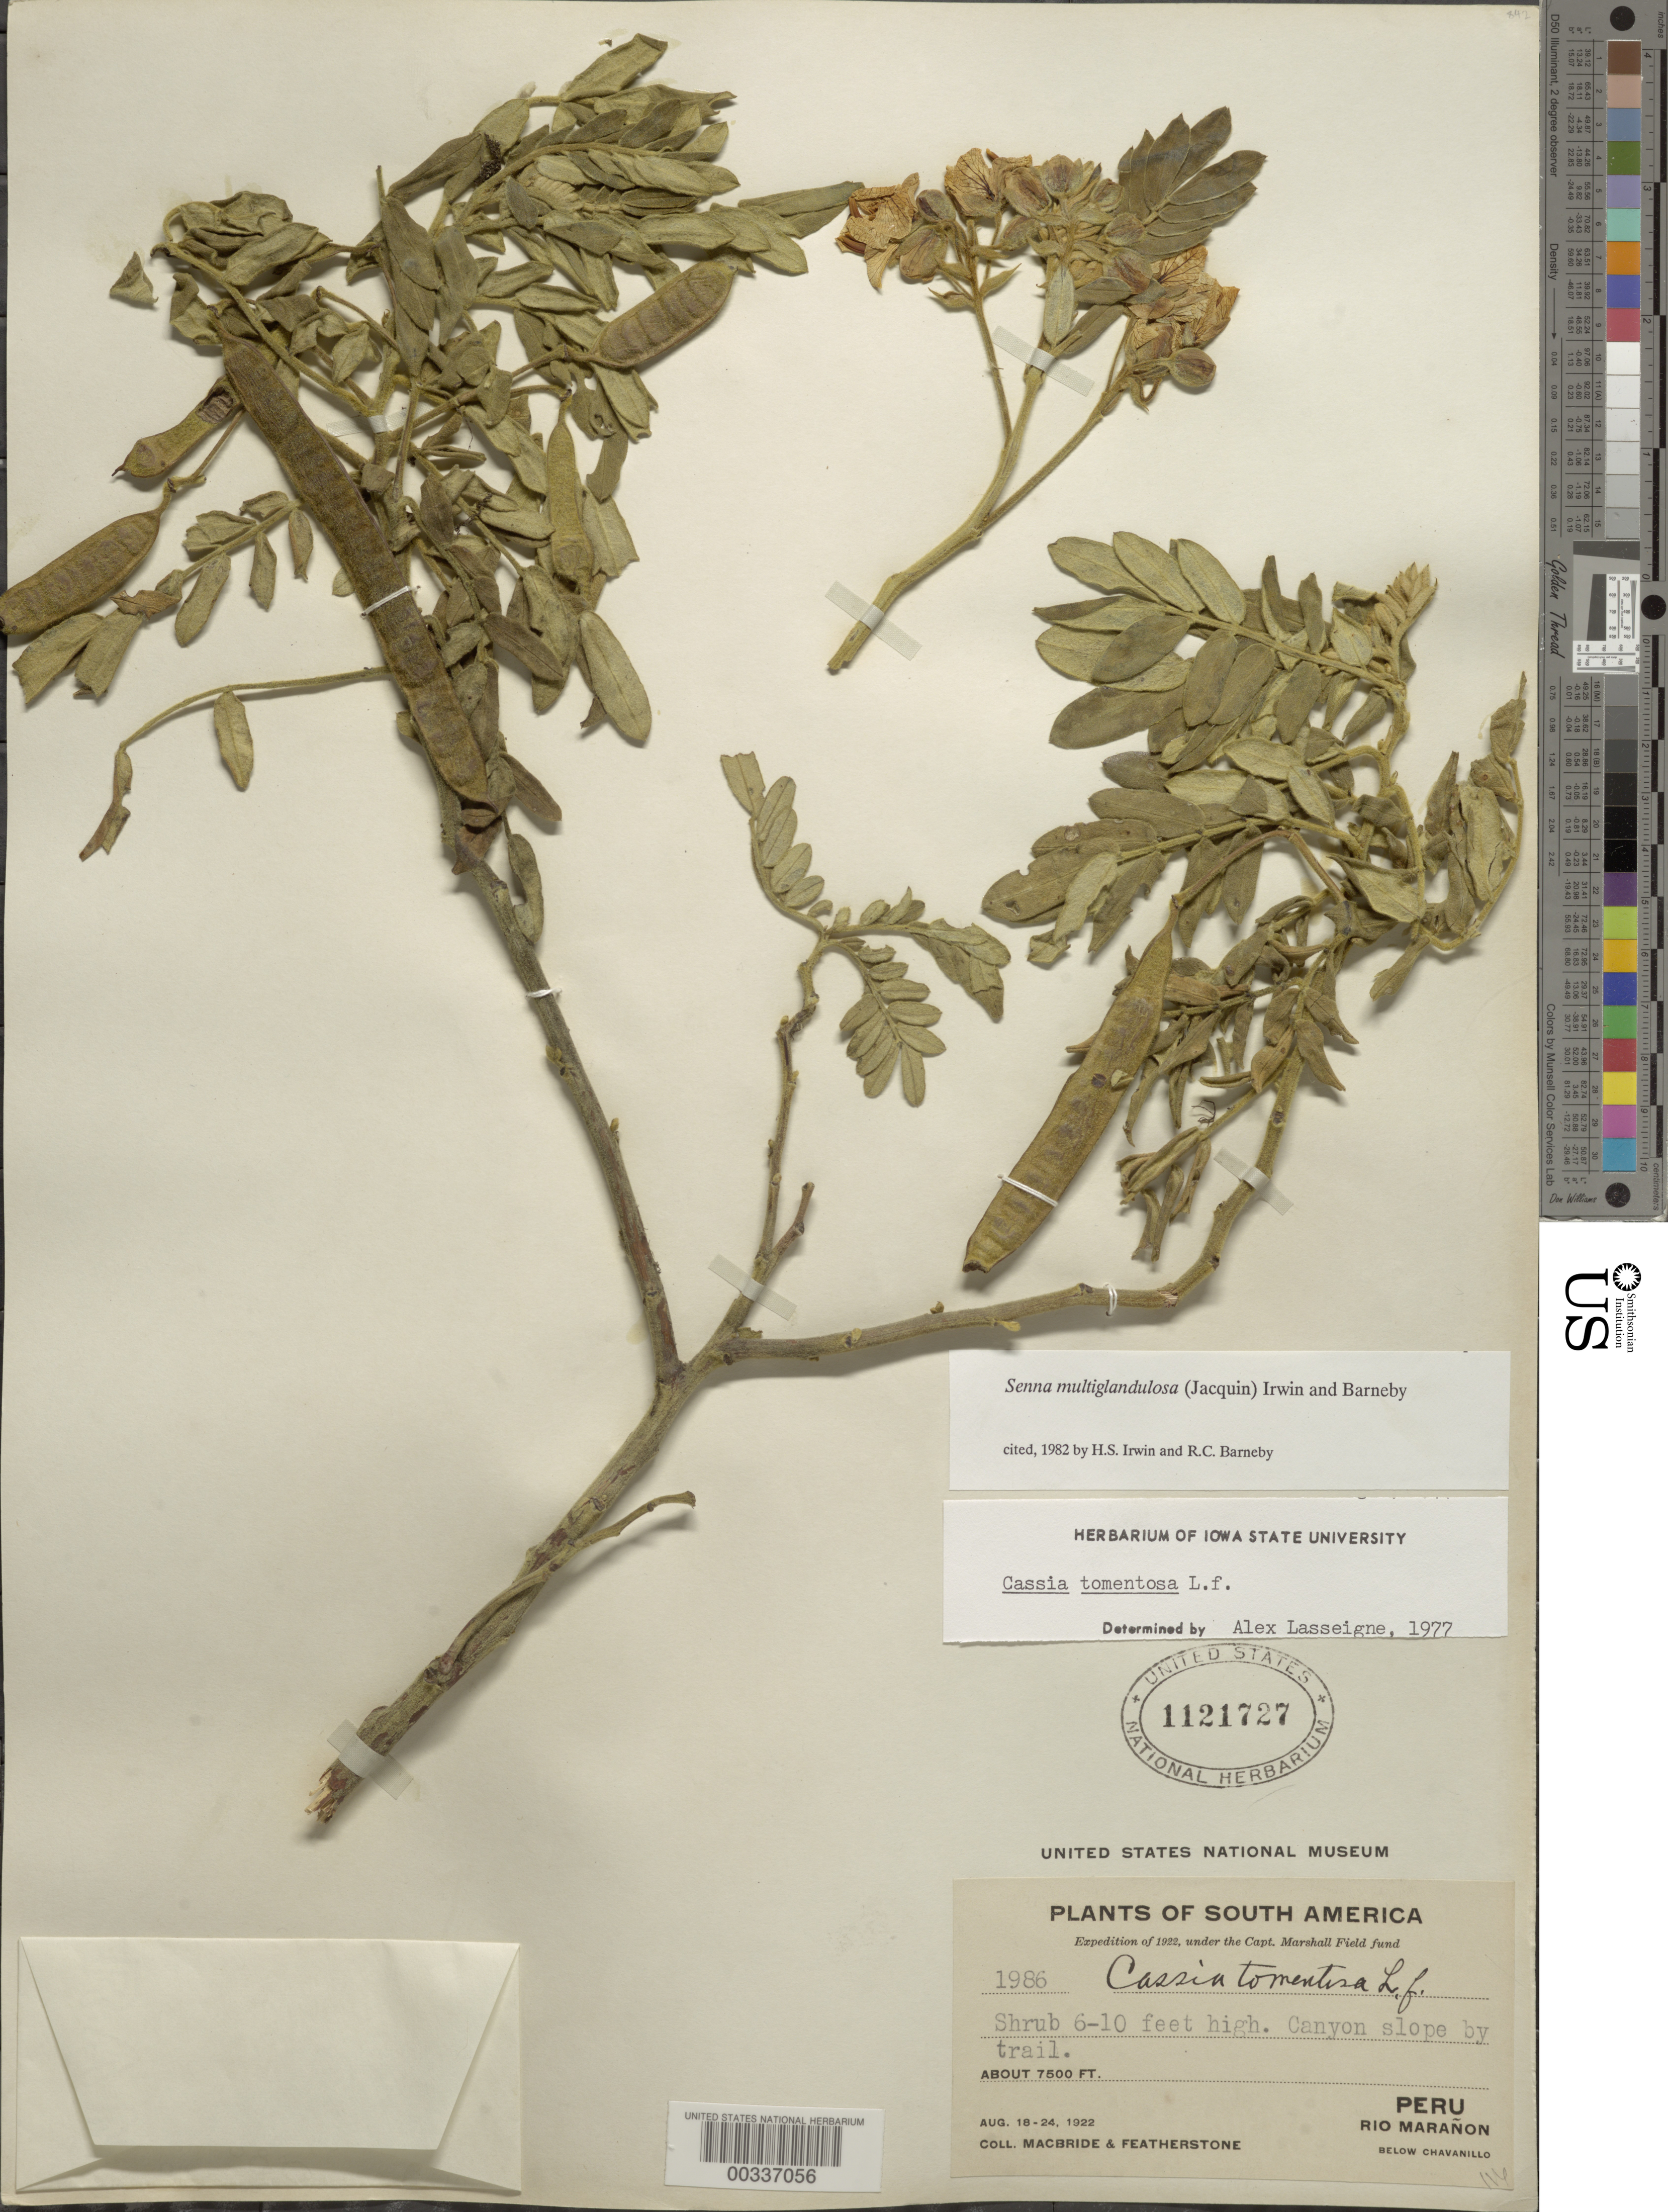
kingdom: Plantae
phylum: Tracheophyta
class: Magnoliopsida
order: Fabales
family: Fabaceae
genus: Senna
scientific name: Senna multiglandulosa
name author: (Jacq.) H.S. Irwin & Barneby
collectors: J. F. Macbride & W. Featherstone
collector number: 1986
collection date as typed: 18 Aug 1922 to 24 Aug 1922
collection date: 1922-08-18/1922-08-24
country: Peru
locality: Río Maranon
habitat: Canyon slope by trail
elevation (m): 2286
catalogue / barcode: US 1121727